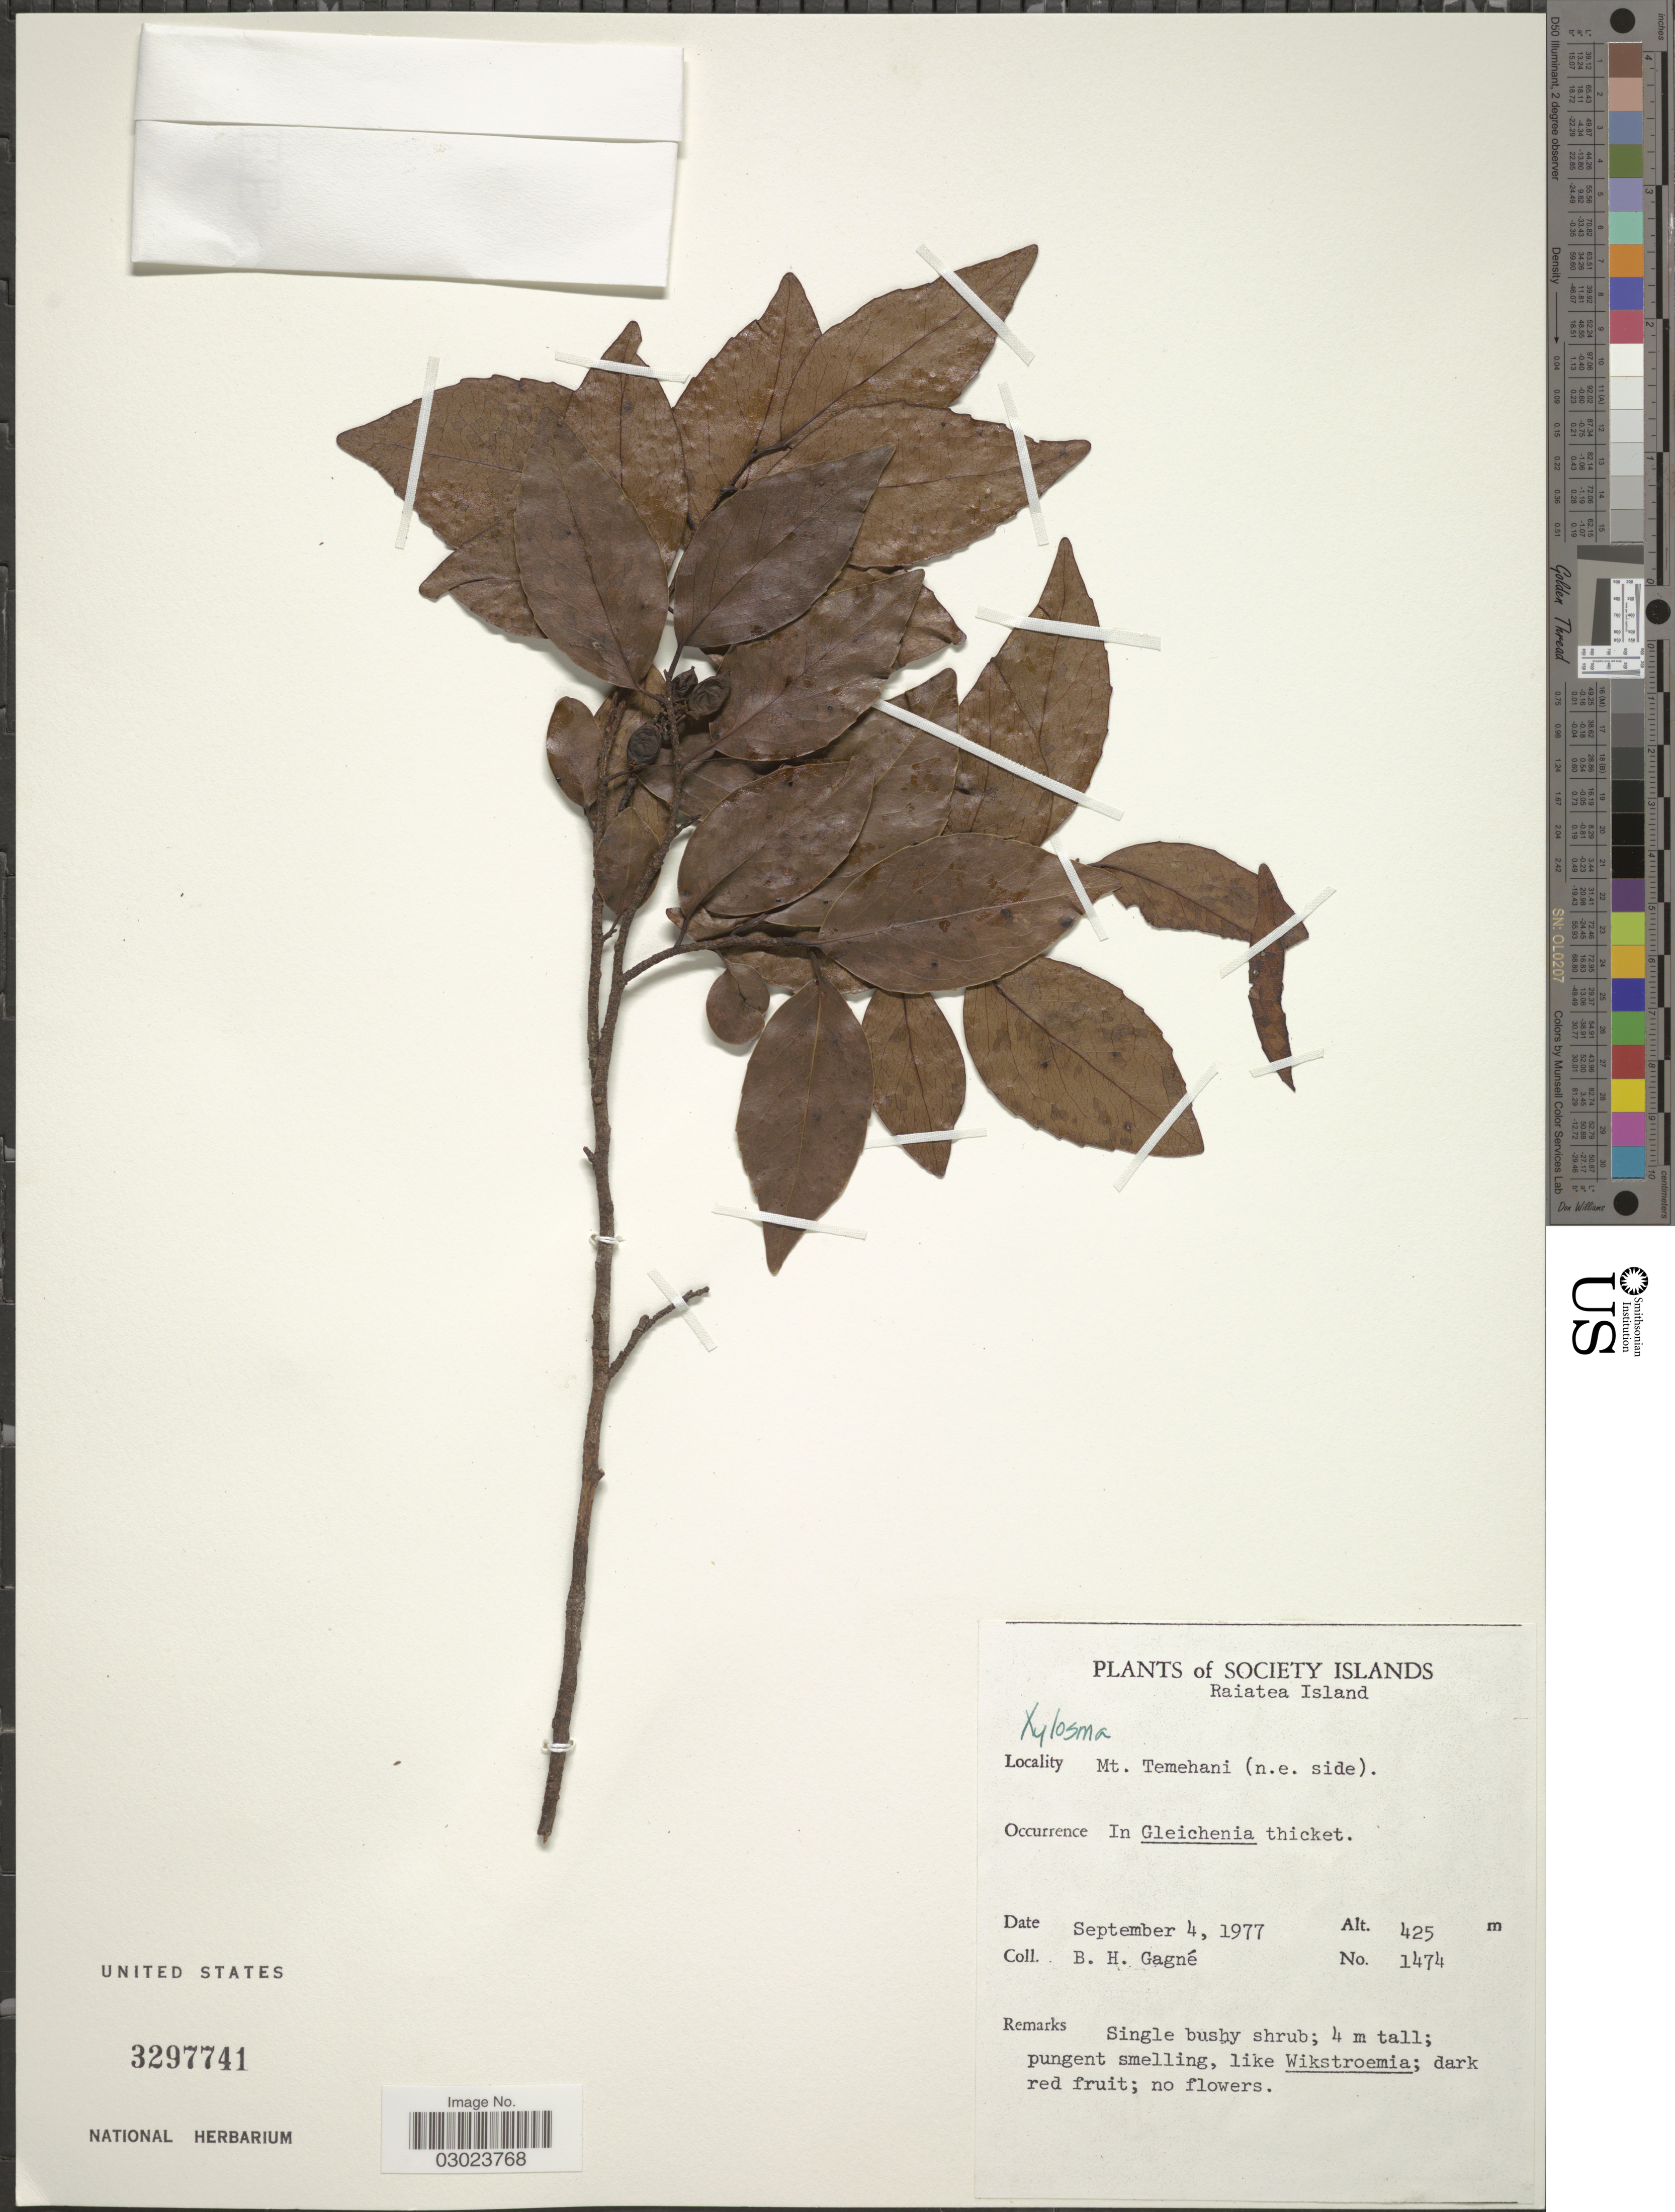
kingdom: Plantae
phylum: Tracheophyta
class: Magnoliopsida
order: Malpighiales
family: Salicaceae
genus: Xylosma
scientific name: Xylosma sp.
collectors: B. H. Gagné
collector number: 1474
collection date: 1977-09-04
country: French Polynesia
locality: Society Islands. Raiatea Islands. Mt. Temehani (n.e. side).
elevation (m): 425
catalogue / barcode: US 3297741